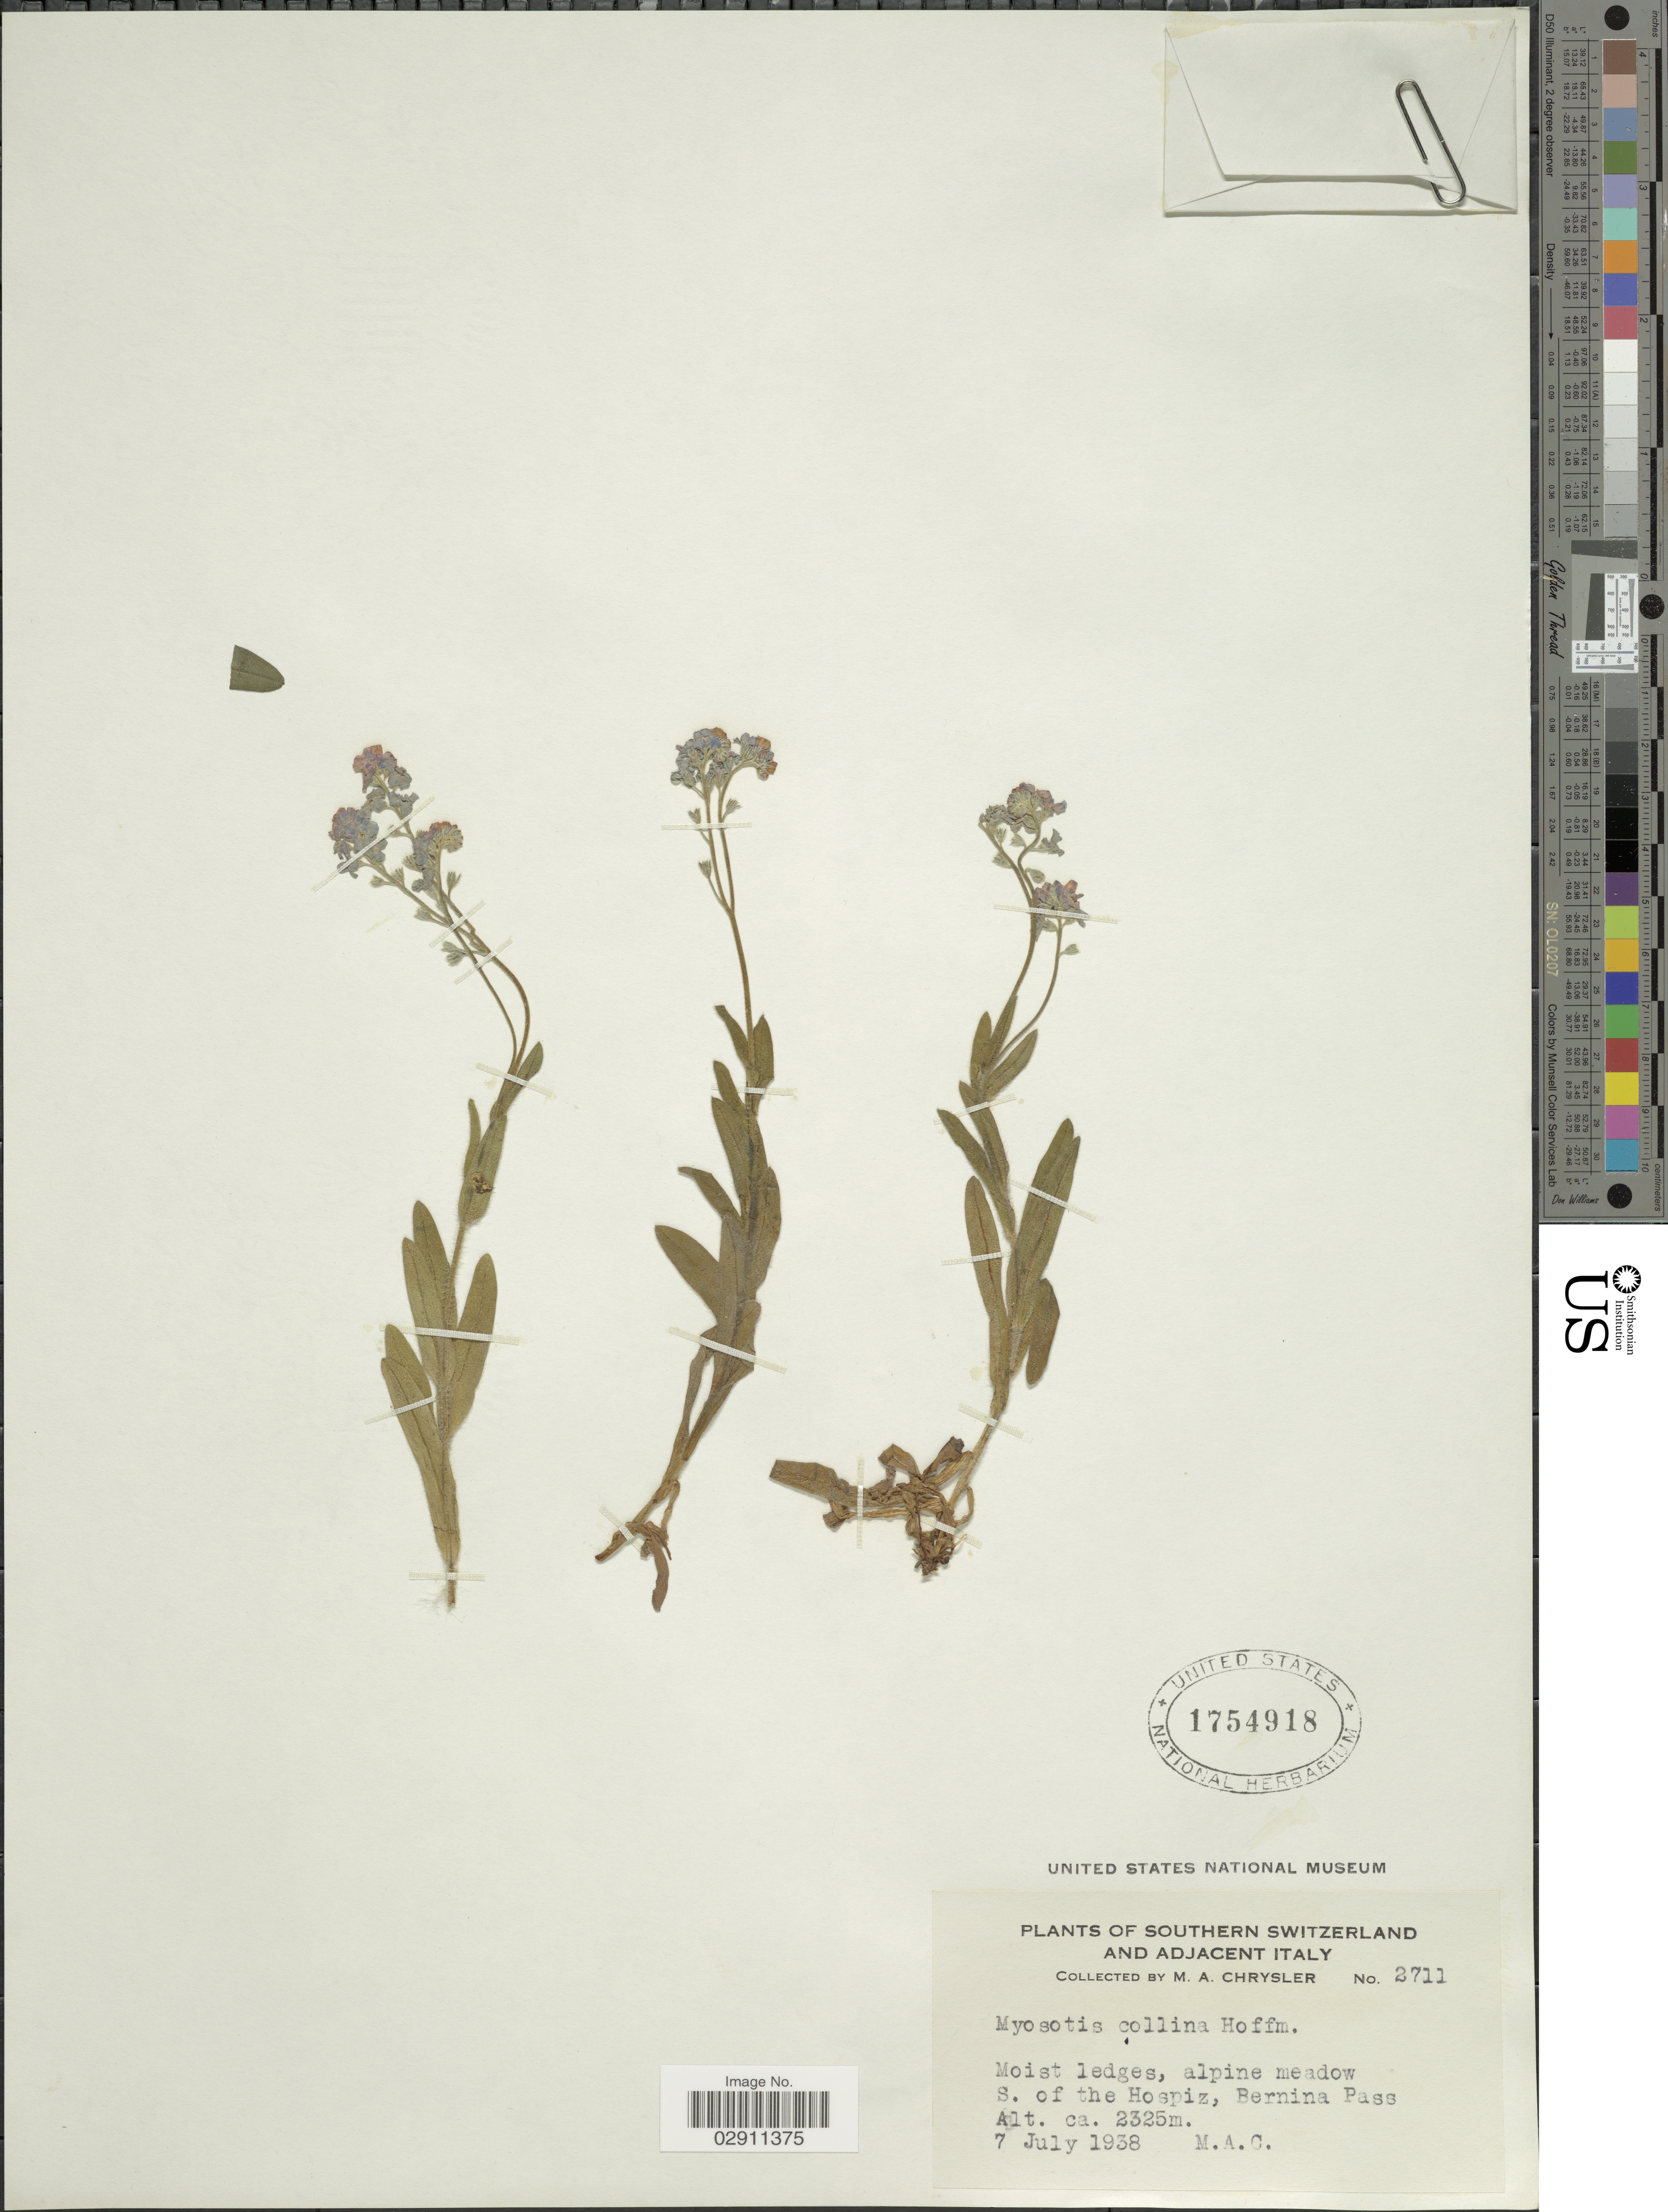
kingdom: Plantae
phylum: Tracheophyta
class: Magnoliopsida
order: Boraginales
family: Boraginaceae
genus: Myosotis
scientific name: Myosotis alpestris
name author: F.W. Schmidt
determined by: Goldman, Doug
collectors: M. Chrysler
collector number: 2711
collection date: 1938-07-07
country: Switzerland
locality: Southern Switzerland and adjacent Italy, Moist ledges, alpine meadow S. of the Hospiz, Bernina Pass.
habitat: Moist ledges, alpine meadow.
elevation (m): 2325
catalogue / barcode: US 1754918